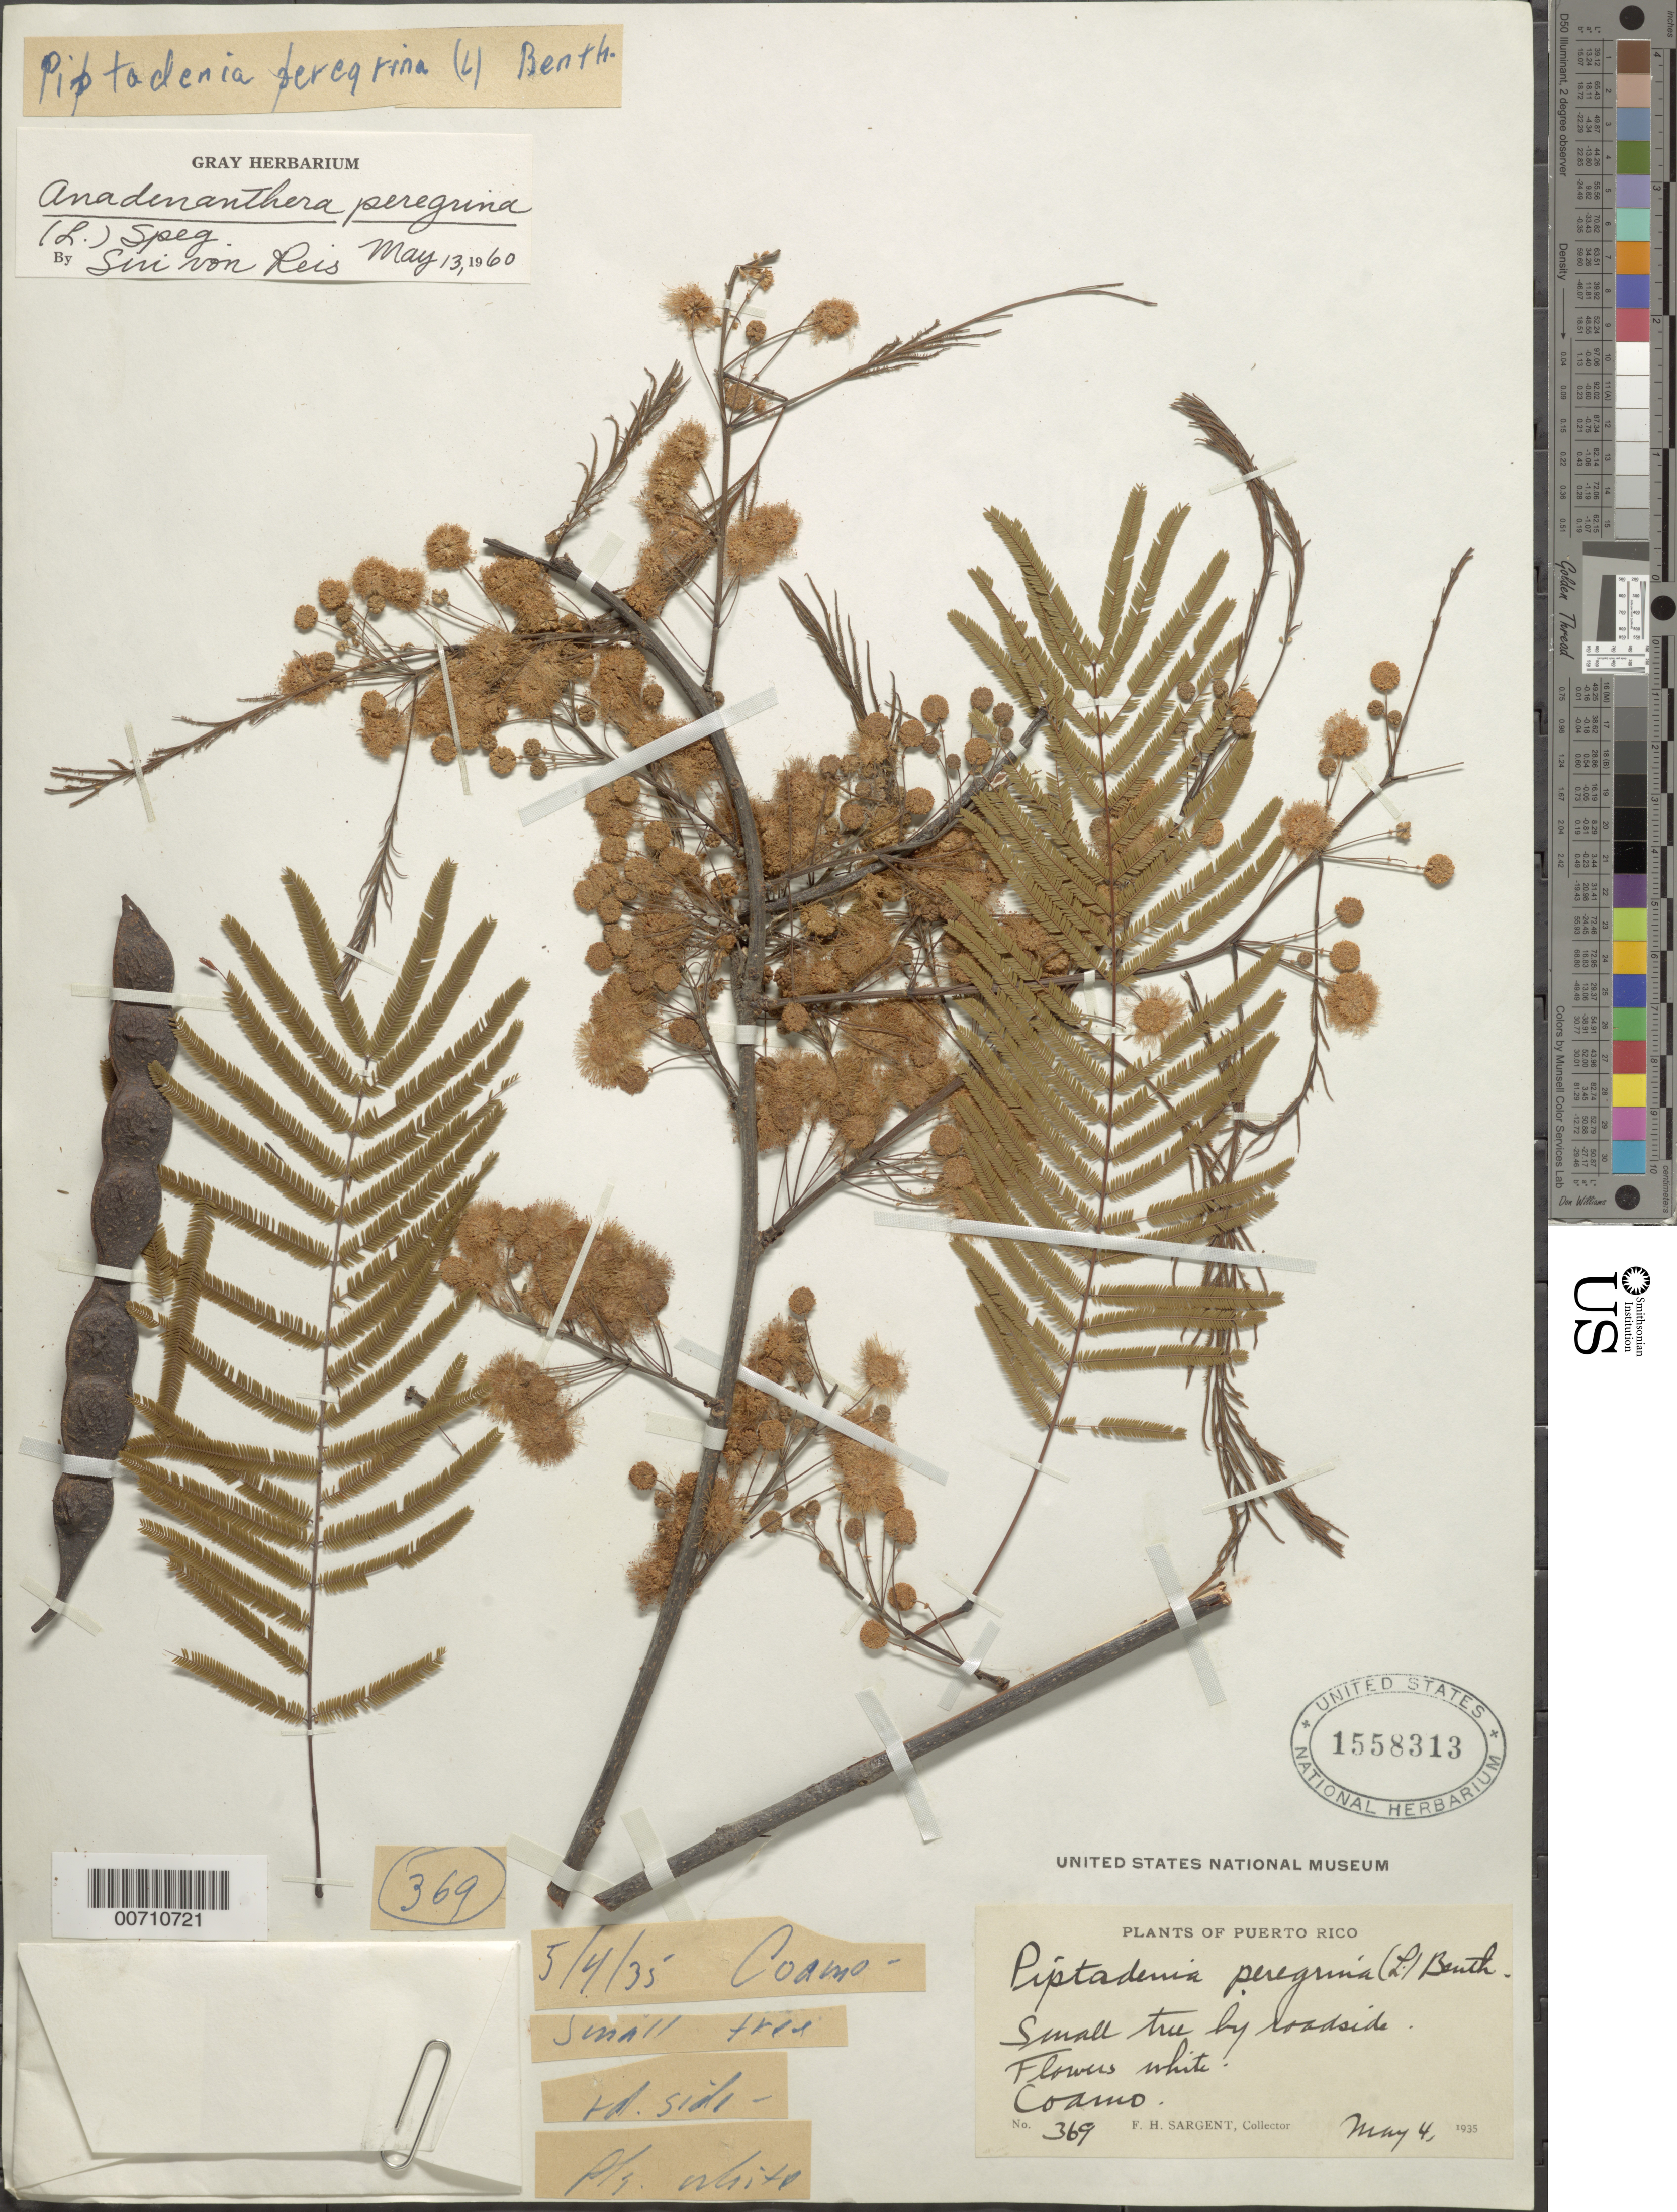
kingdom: Plantae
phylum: Tracheophyta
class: Magnoliopsida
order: Fabales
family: Fabaceae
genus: Anadenanthera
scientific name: Anadenanthera peregrina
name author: (L.) Speg.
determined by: Von Reis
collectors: F. H. Sargent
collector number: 369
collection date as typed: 04 May 1935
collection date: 1935-05-04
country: Puerto Rico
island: Greater Antilles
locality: Coamo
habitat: Roadside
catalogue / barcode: US 1558313